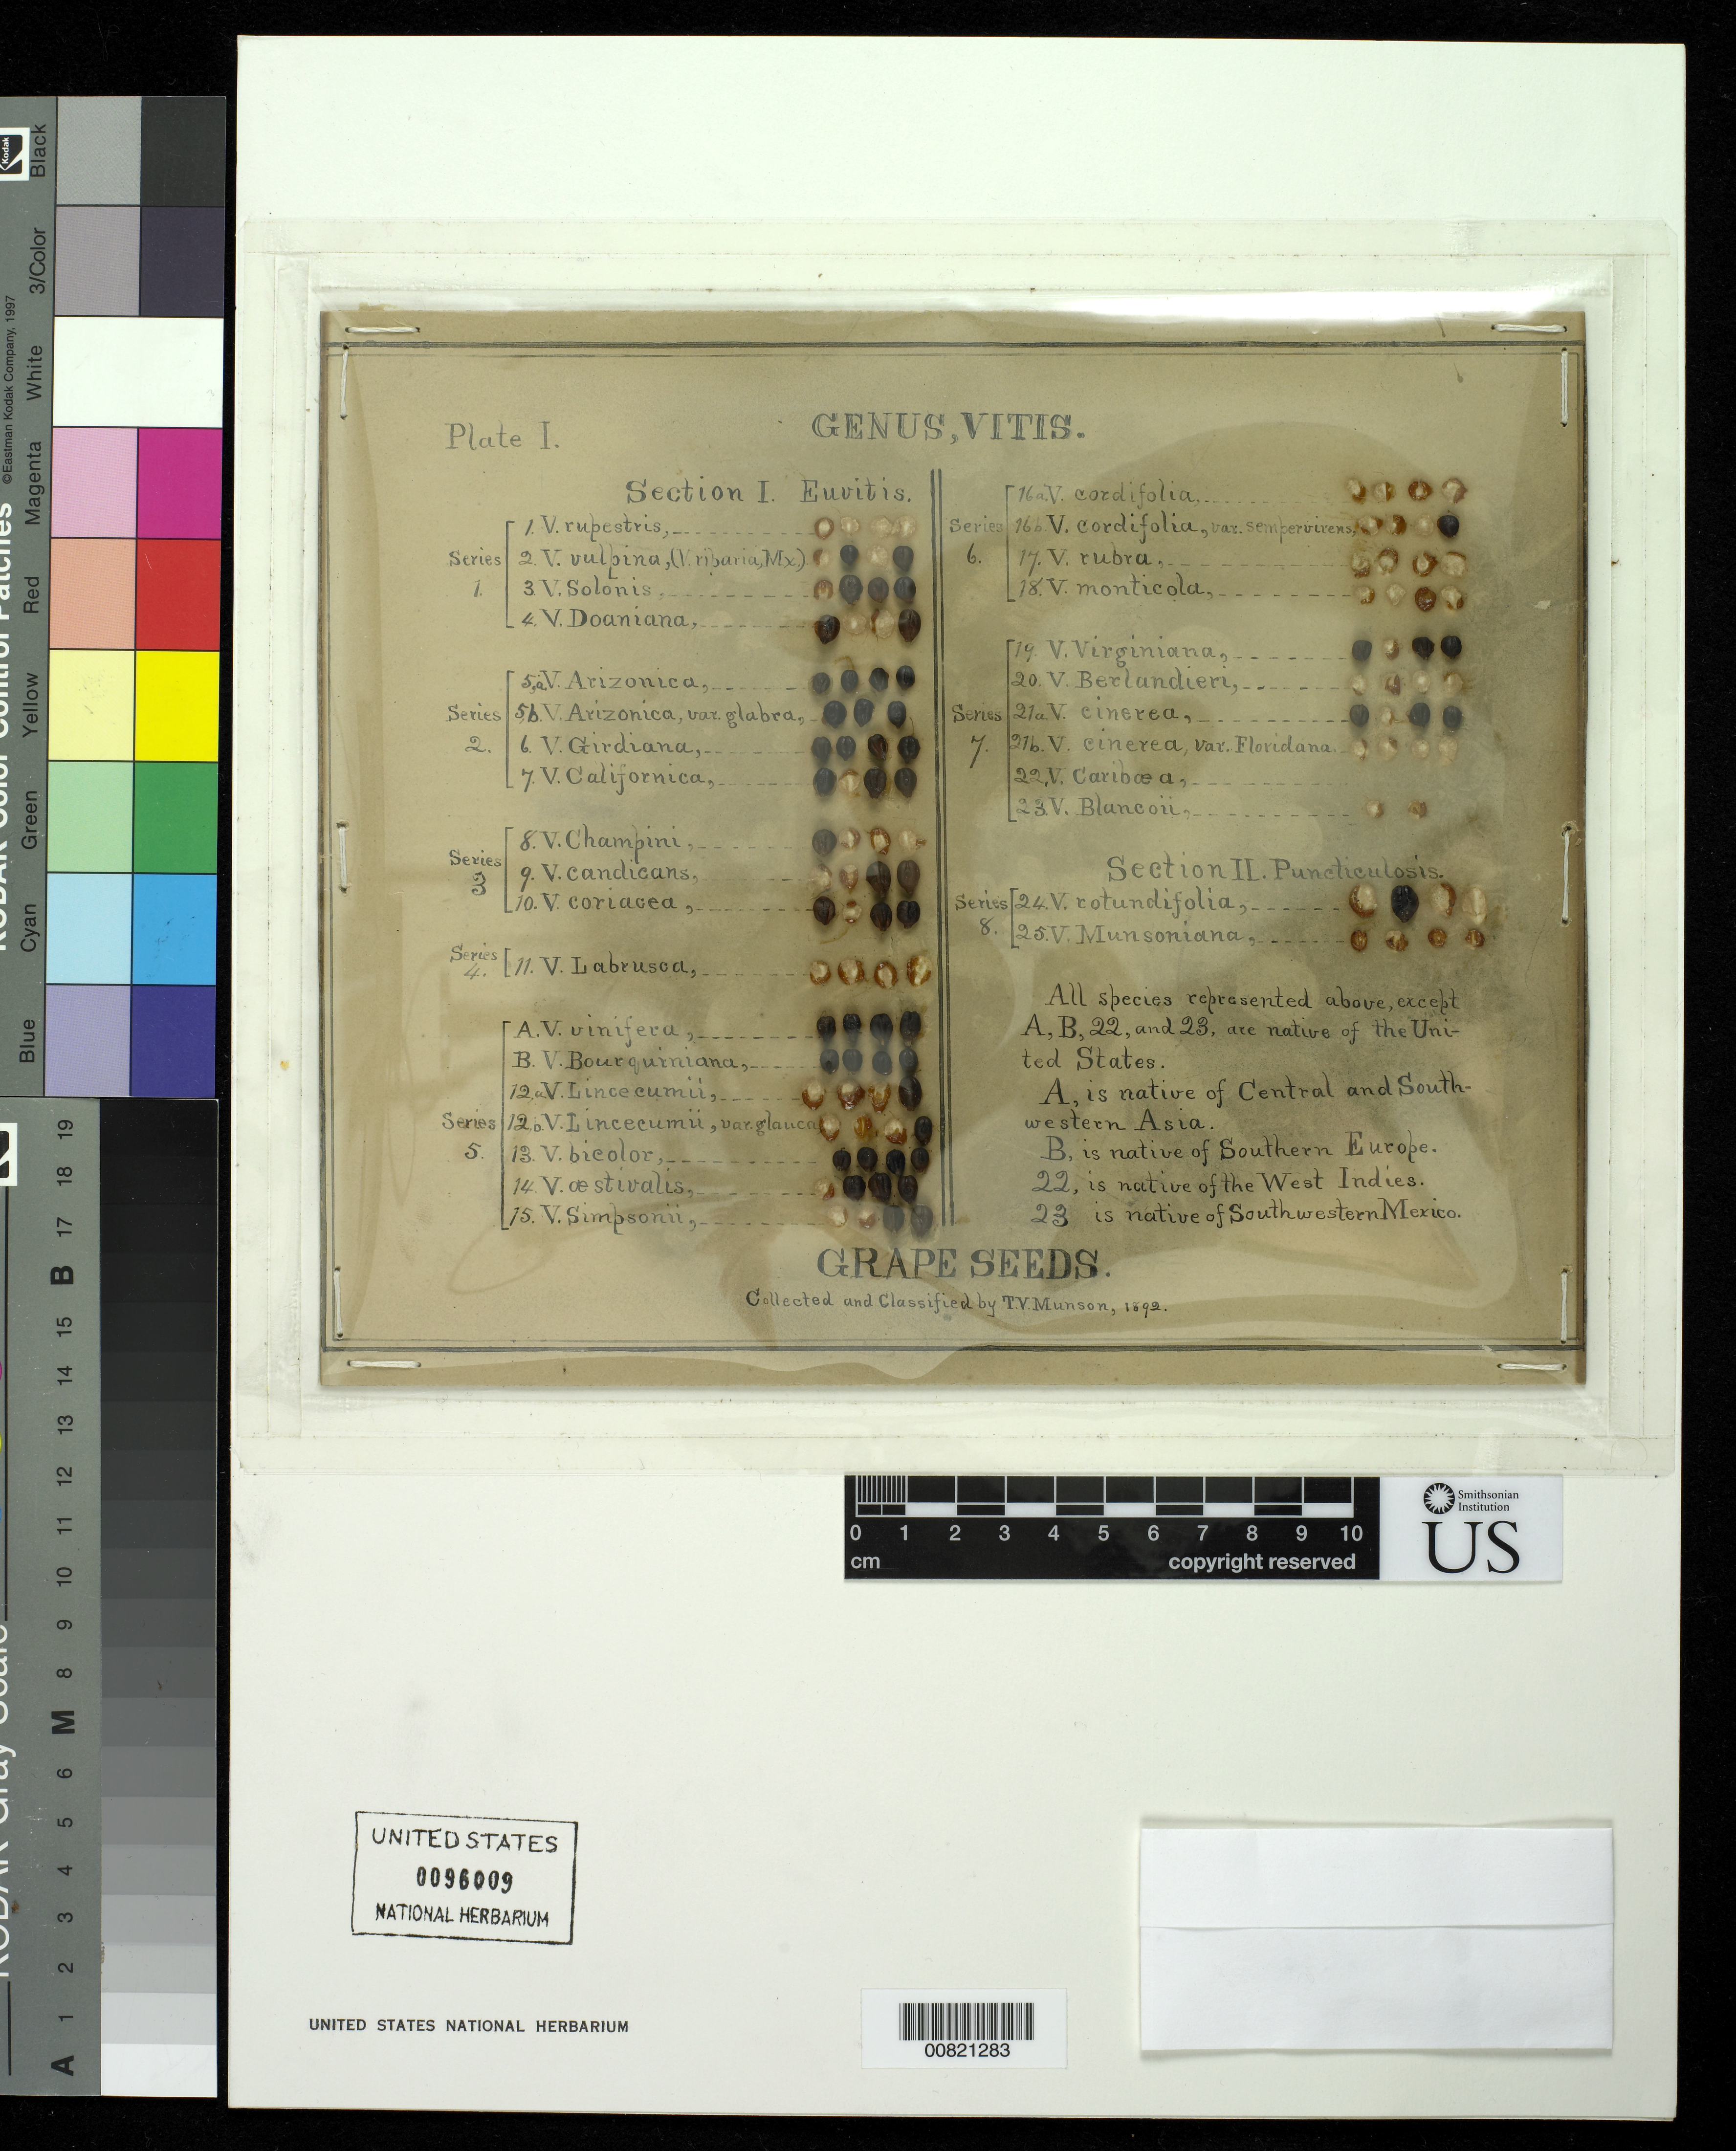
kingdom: Plantae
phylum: Tracheophyta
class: Magnoliopsida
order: Vitales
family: Vitaceae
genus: Vitis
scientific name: Vitis sp.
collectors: T. V. Munson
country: United States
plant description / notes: Mixed collection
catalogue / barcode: US 96009